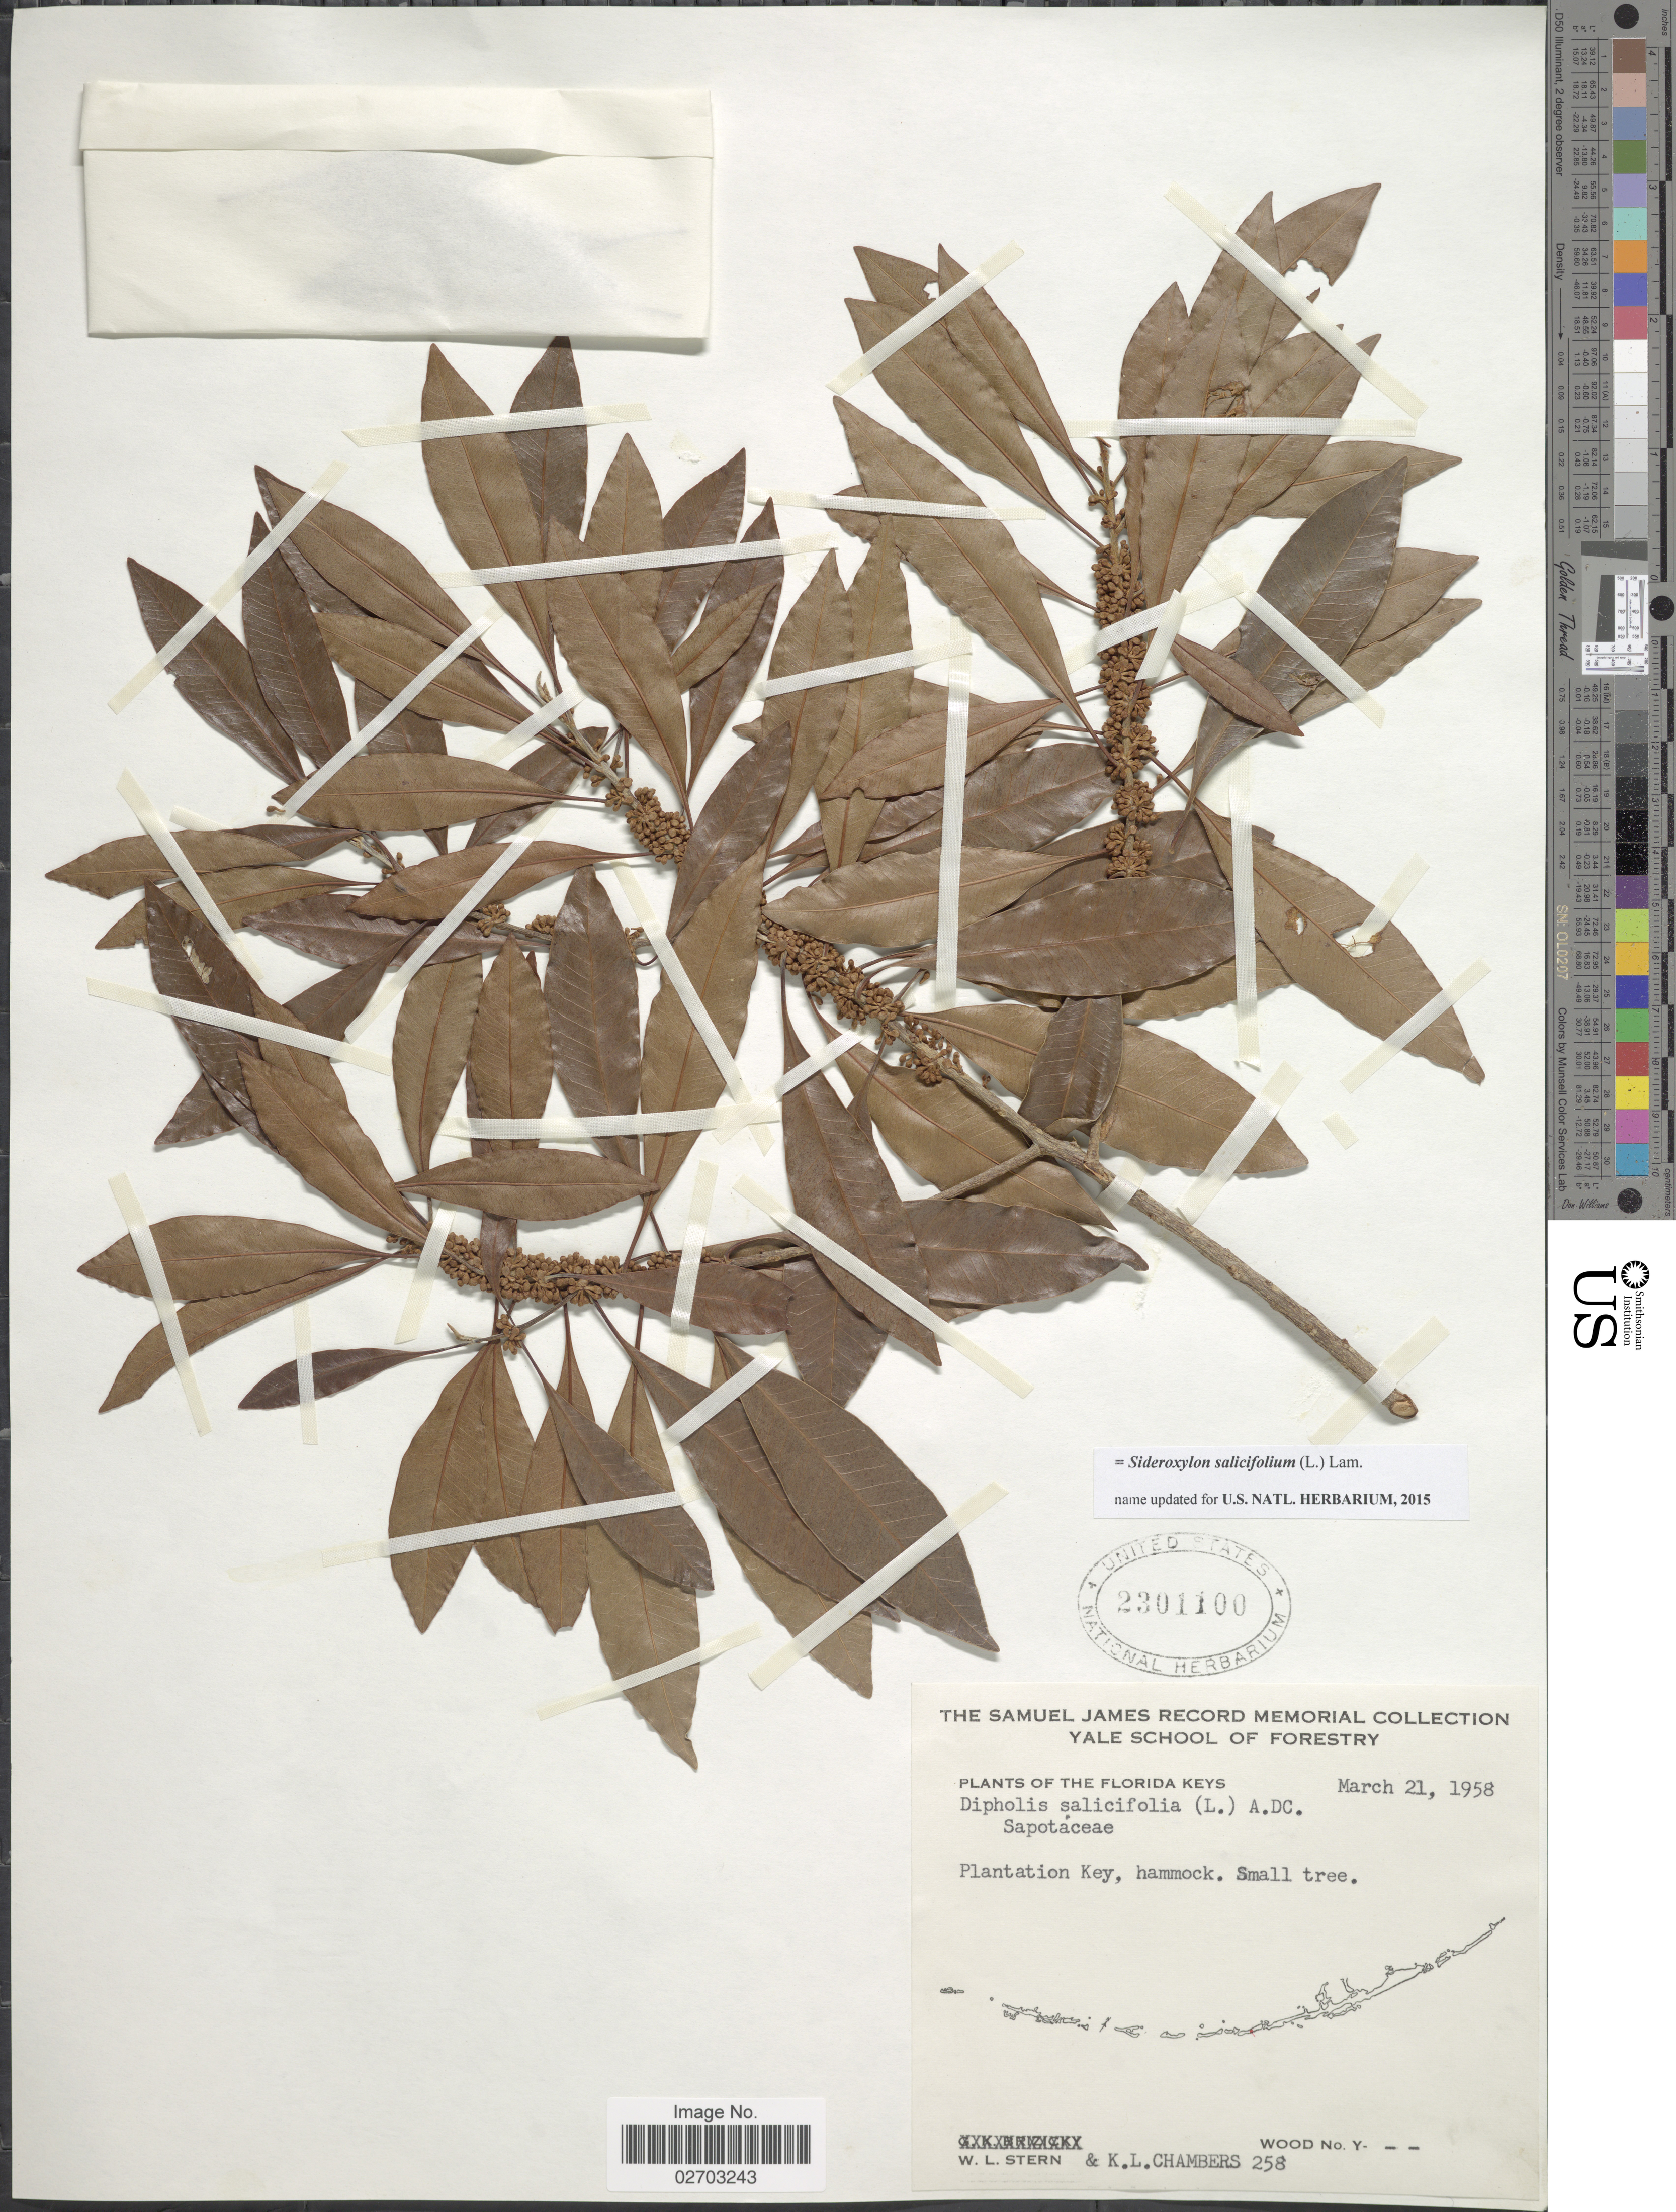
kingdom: Plantae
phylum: Tracheophyta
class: Magnoliopsida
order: Ericales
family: Sapotaceae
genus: Sideroxylon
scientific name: Sideroxylon salicifolium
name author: (L.) Lam.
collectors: W. L. Stern & K. Chambers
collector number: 258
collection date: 1958-03-21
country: United States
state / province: Florida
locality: Florida Keys, Plantation Key, hammock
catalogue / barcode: US 2301100